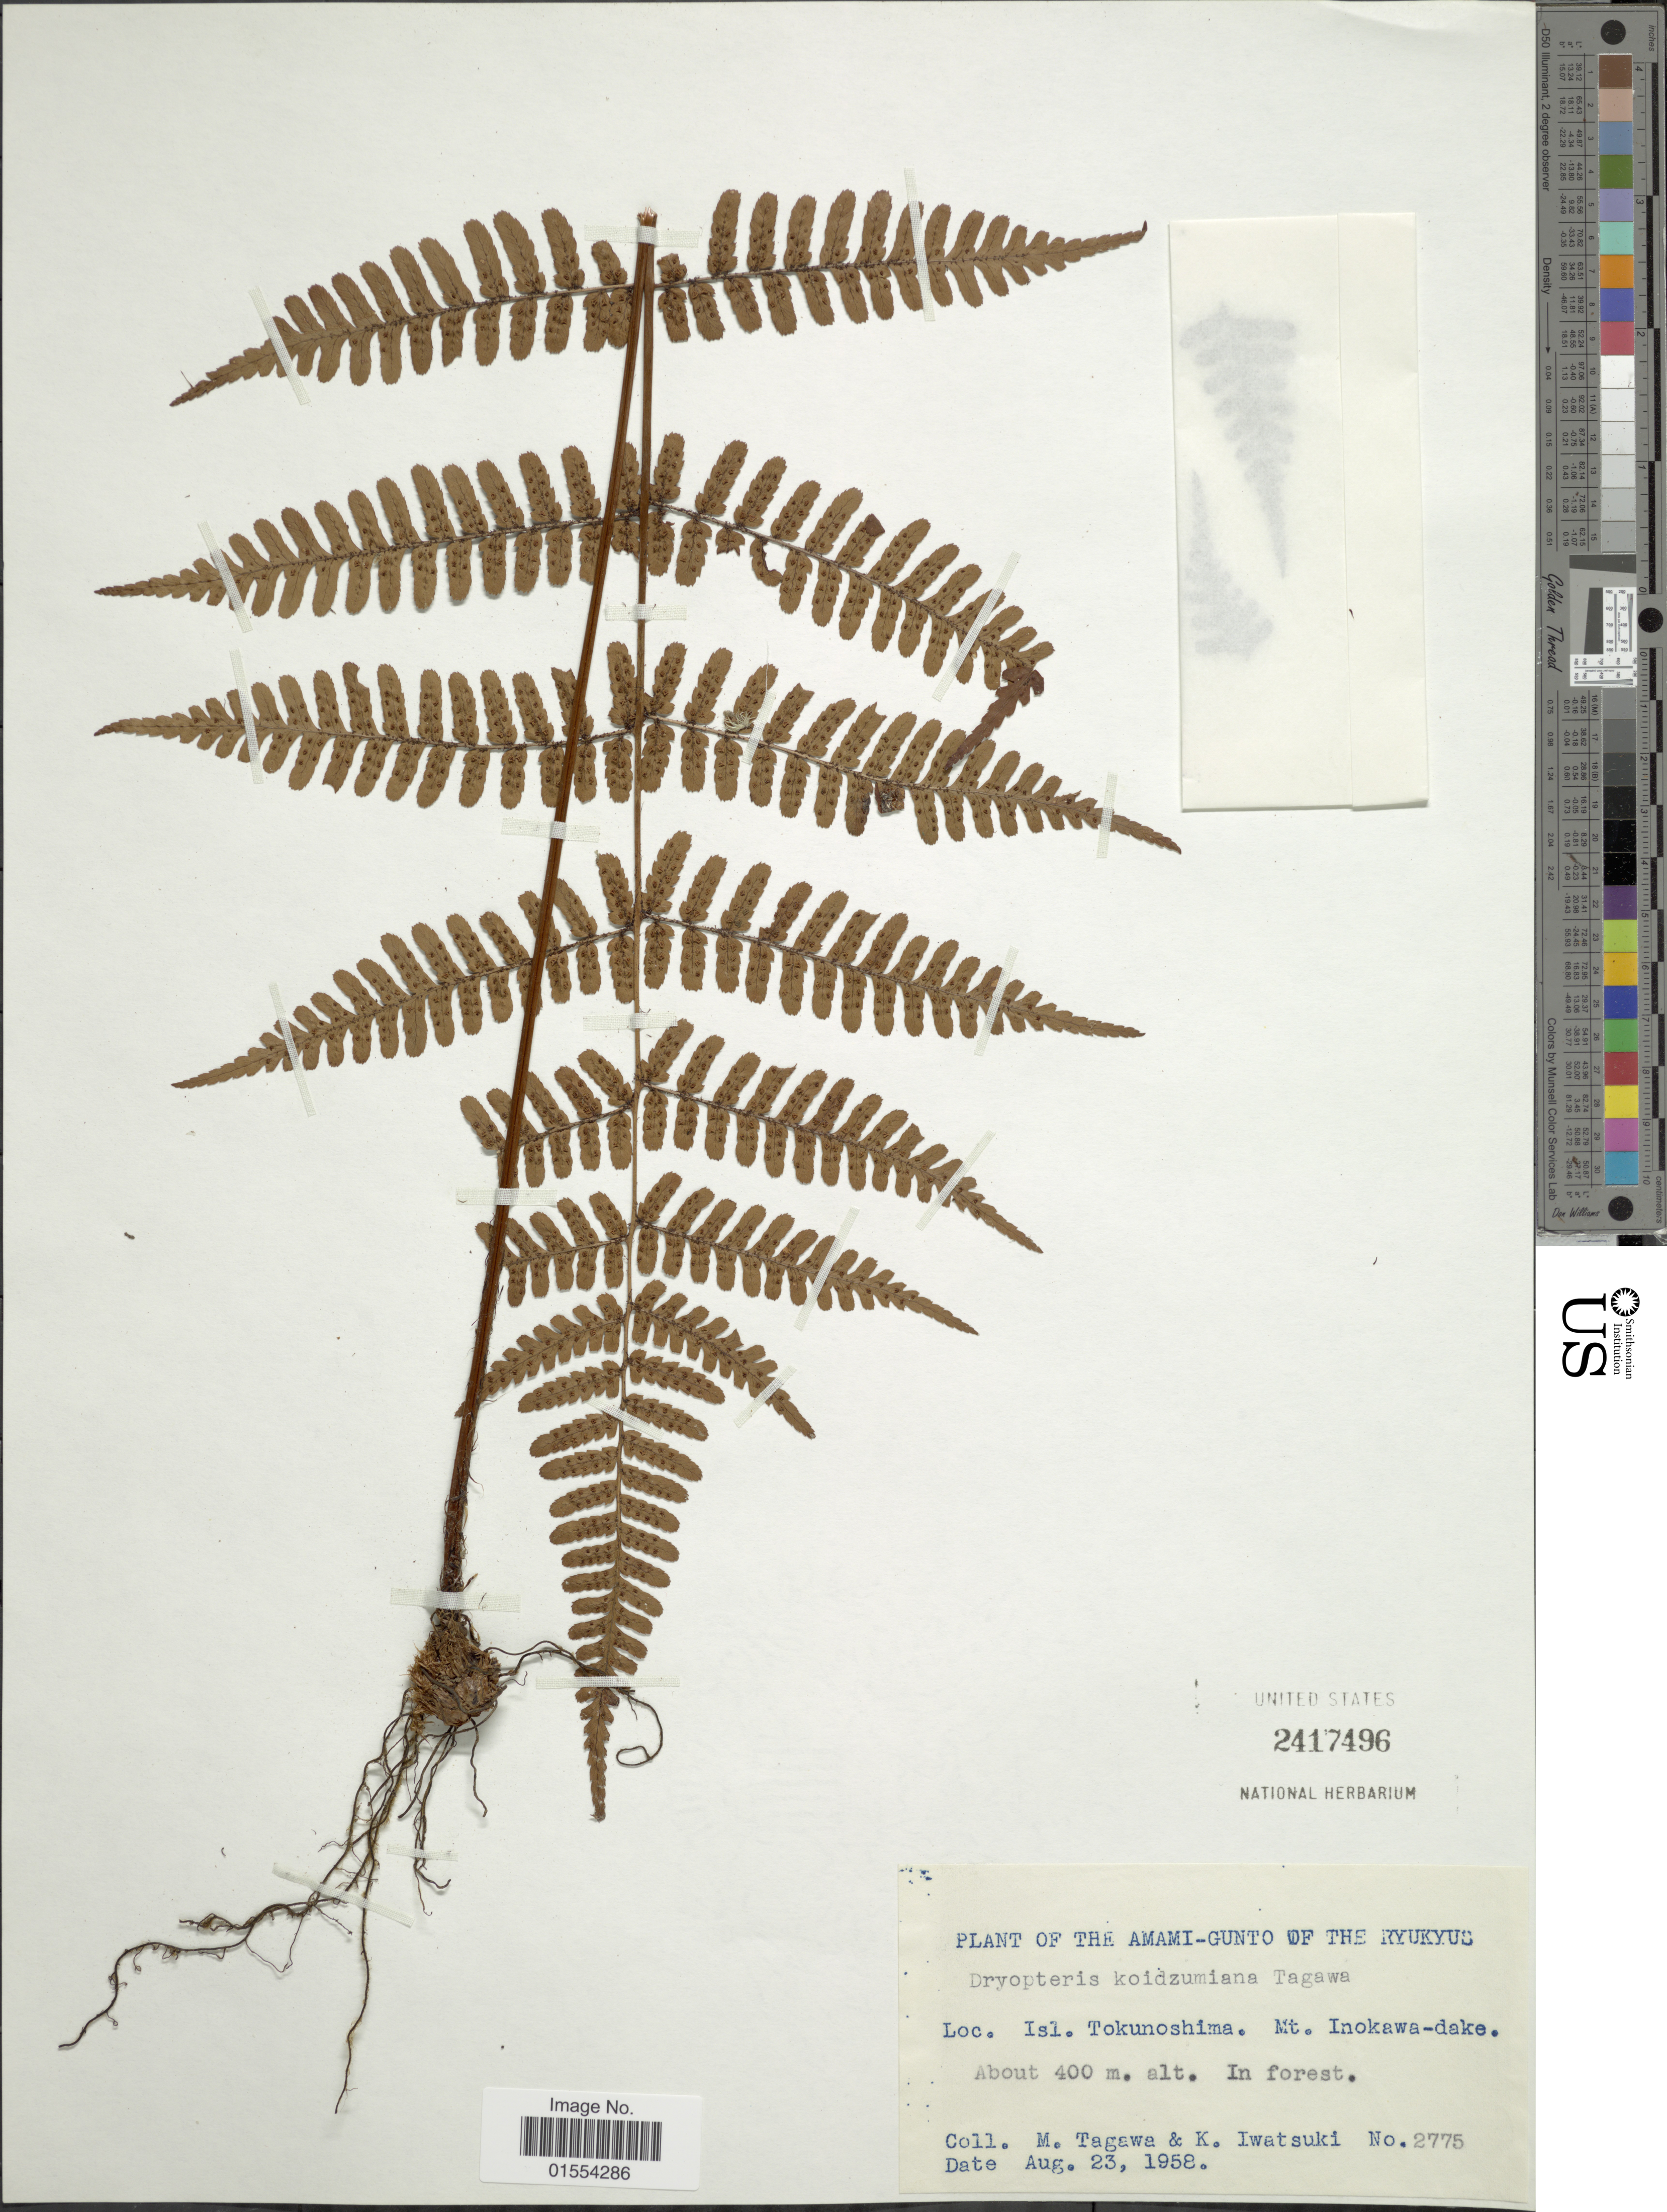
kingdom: Plantae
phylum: Tracheophyta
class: Polypodiopsida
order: Polypodiales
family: Dryopteridaceae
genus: Dryopteris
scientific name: Dryopteris koidzumiana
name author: Tagawa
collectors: M. Tagawa & K. Iwatsuki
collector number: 2775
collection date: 1958-08-23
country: Japan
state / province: Okinawa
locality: Amami-Gunto of the Ryukyus, Isl. Tokunoshima, Mt. Inokawa-dake.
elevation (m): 400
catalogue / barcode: US 2417496